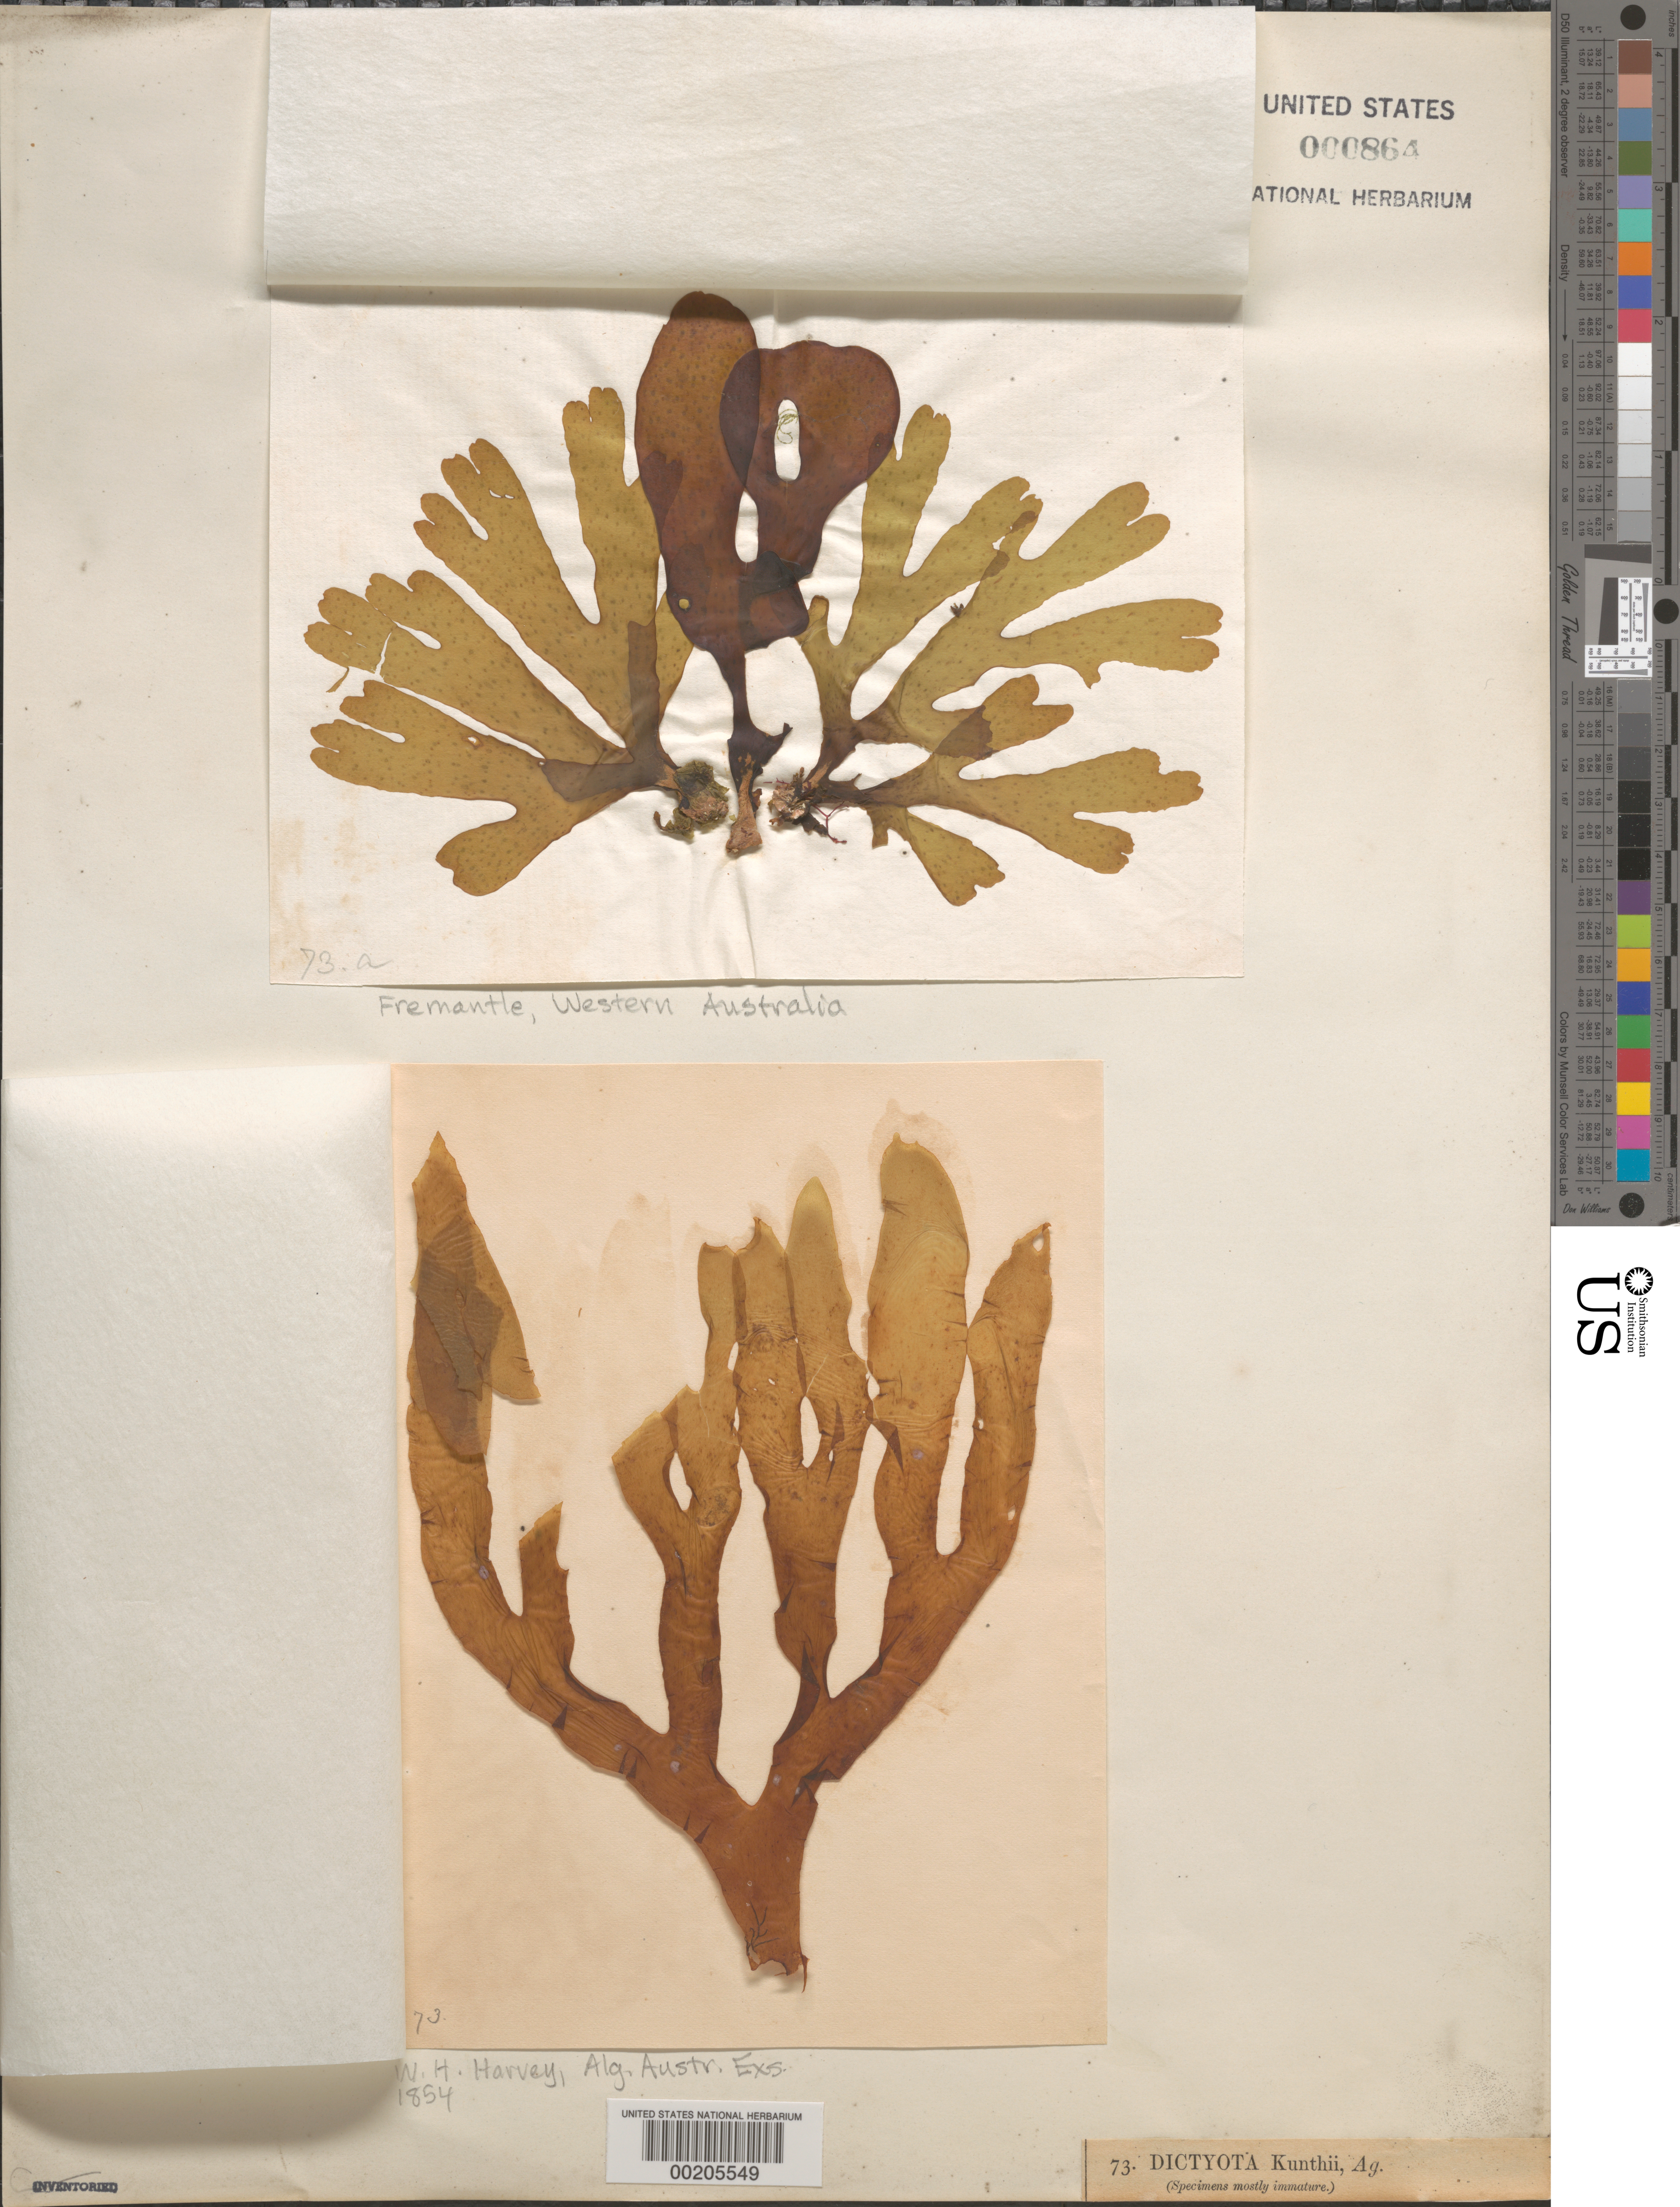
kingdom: Chromista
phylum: Ochrophyta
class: Phaeophyceae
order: Dictyotales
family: Dictyotaceae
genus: Dictyota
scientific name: Dictyota kunthii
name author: (C. Agardh) Grev.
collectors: W. Harvey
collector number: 73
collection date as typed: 1854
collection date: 1854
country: Australia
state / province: Western Australia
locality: Fremantle and Princess Royal Harbor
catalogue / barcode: US 864